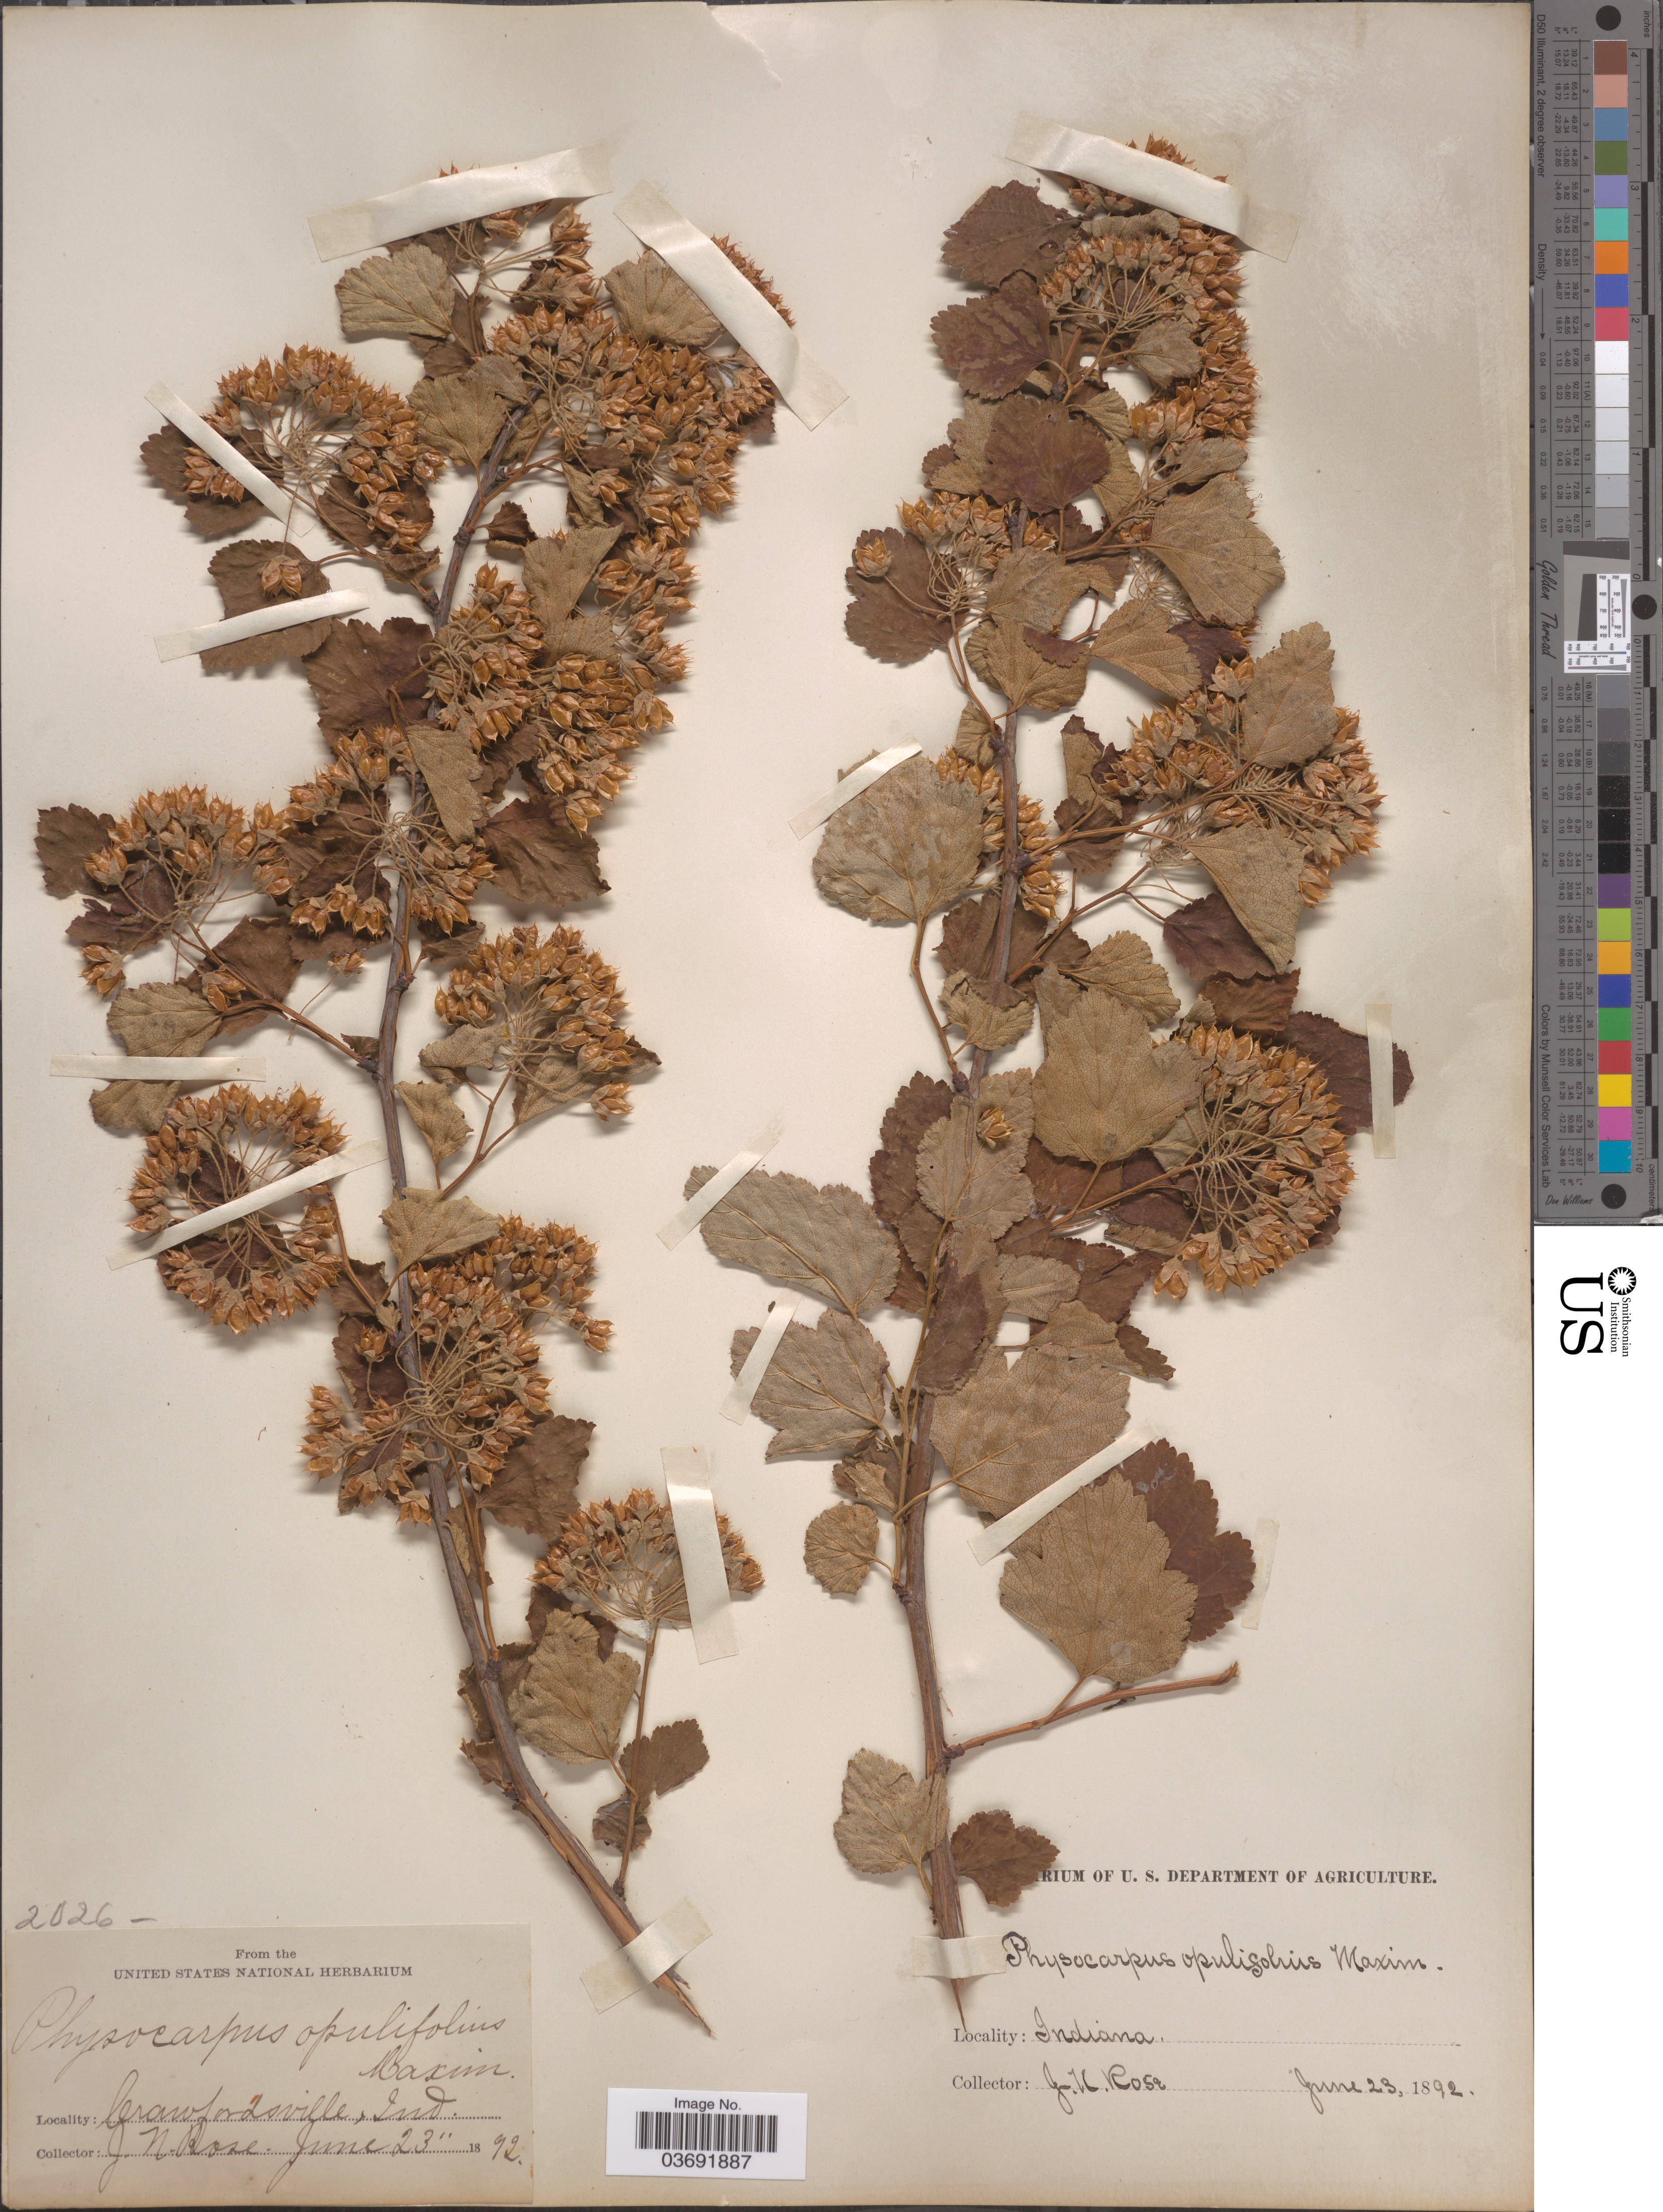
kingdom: Plantae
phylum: Tracheophyta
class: Magnoliopsida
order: Rosales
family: Rosaceae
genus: Physocarpus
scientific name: Physocarpus opulifolius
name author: (L.) Maxim.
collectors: J. N. Rose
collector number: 2026?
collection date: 1892-06-23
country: United States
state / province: Indiana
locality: Crawfordsville, Ind.